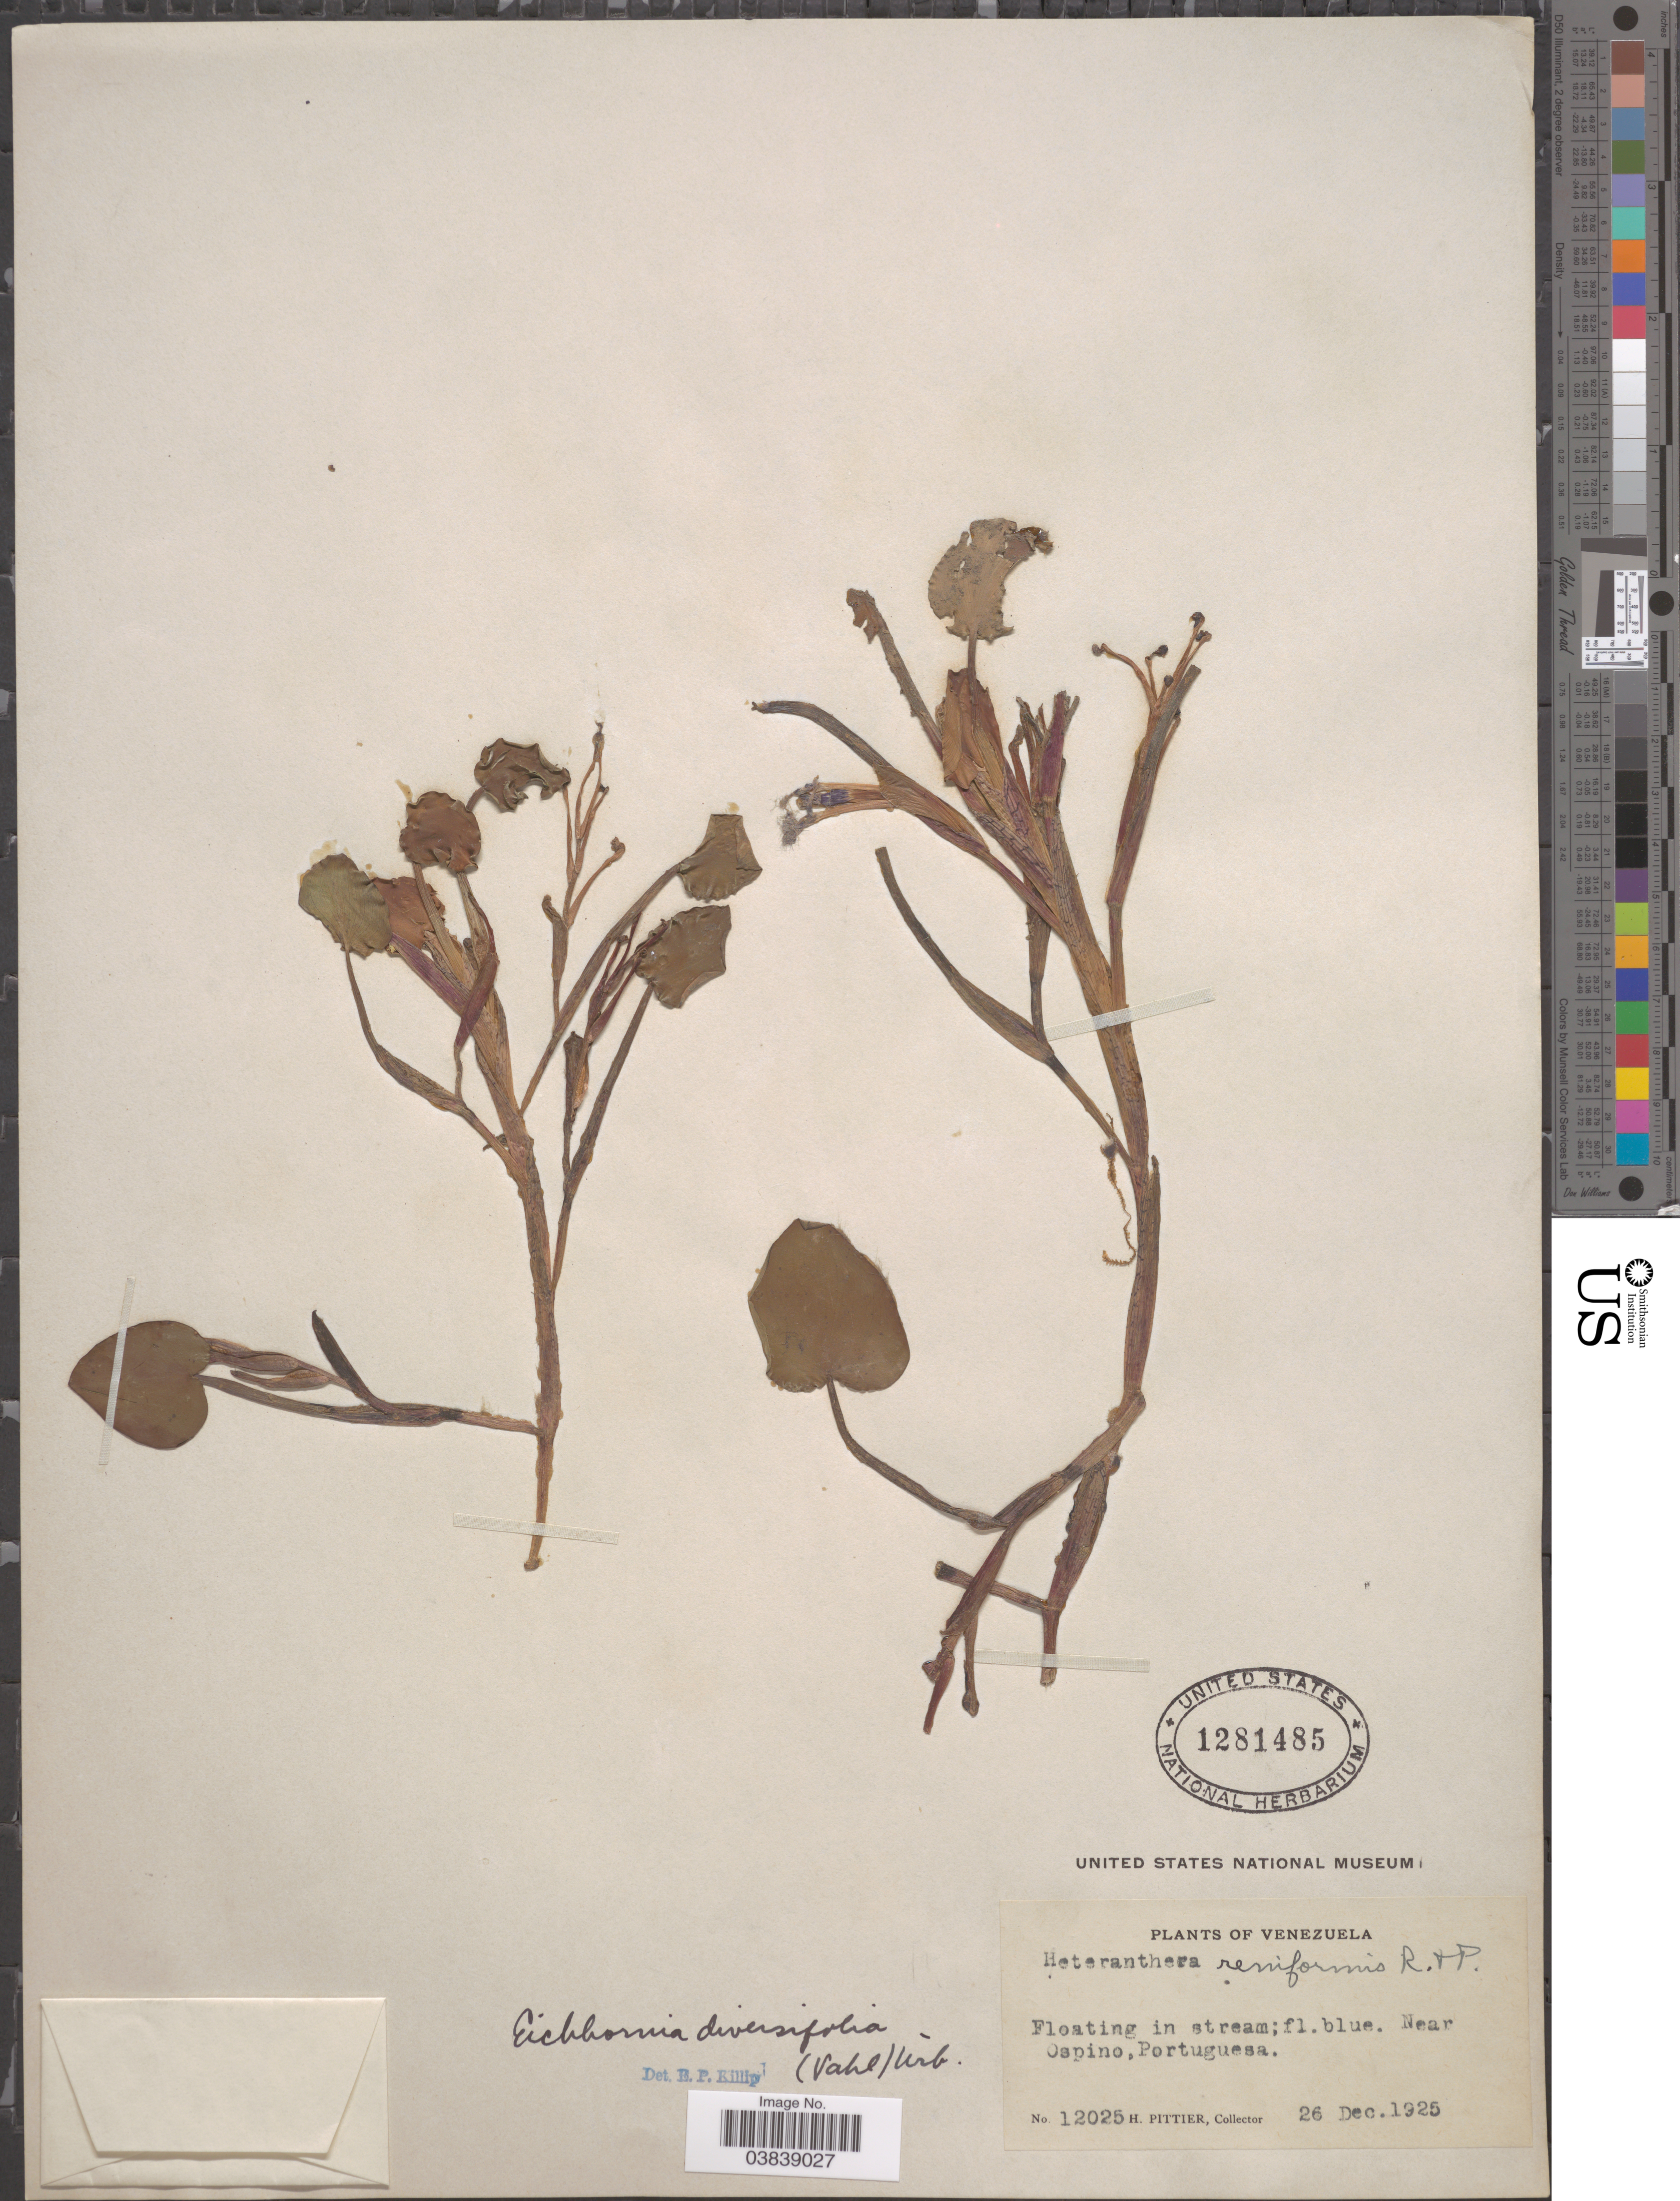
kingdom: Plantae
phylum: Tracheophyta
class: Liliopsida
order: Commelinales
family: Pontederiaceae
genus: Eichhornia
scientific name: Eichhornia diversifolia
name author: (Vahl) Urb.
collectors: H. F. Pittier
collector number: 12025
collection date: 1925-12-26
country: Venezuela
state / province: Portuguesa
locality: Near Ospino.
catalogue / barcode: US 1281485